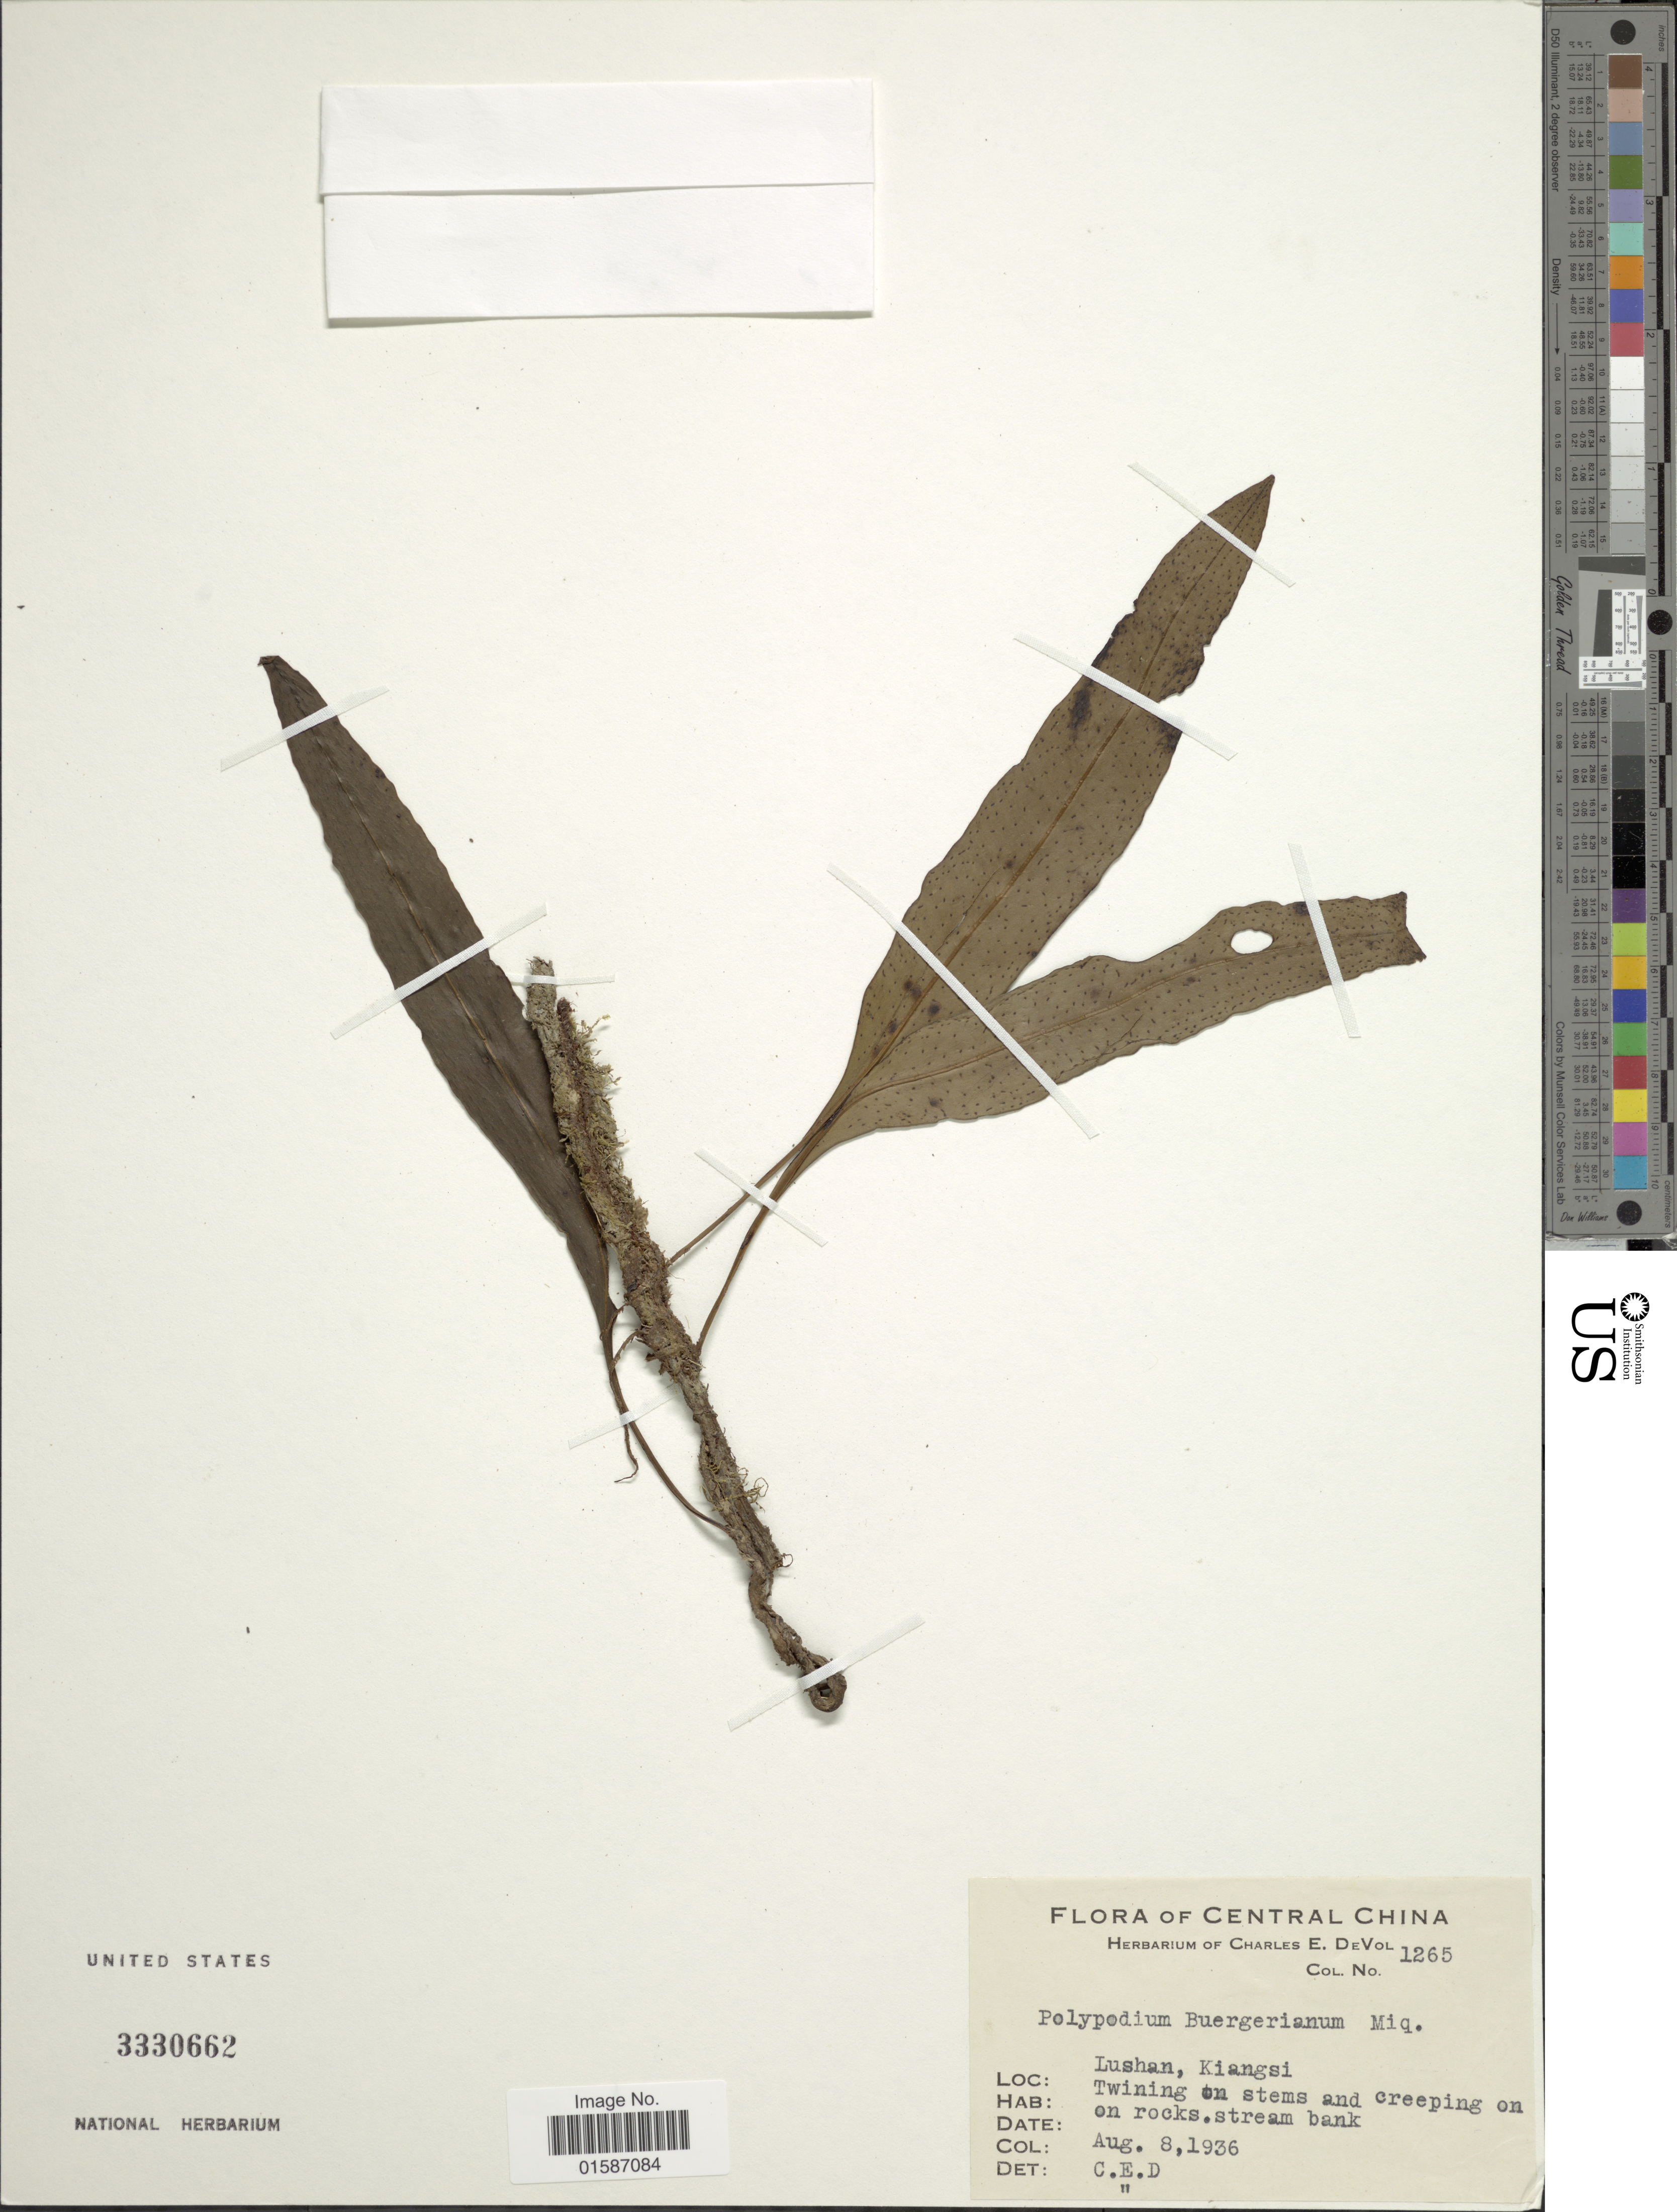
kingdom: Plantae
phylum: Tracheophyta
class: Polypodiopsida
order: Polypodiales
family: Polypodiaceae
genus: Lepidomicrosorium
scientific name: Lepidomicrosorium buergerianum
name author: (Miq.) Ching & K.H. Shing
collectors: C. E. De Vol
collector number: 1265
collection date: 1936-08-08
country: China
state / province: Jiangxi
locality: Central China, Lushan, Kiangsi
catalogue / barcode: US 3330662